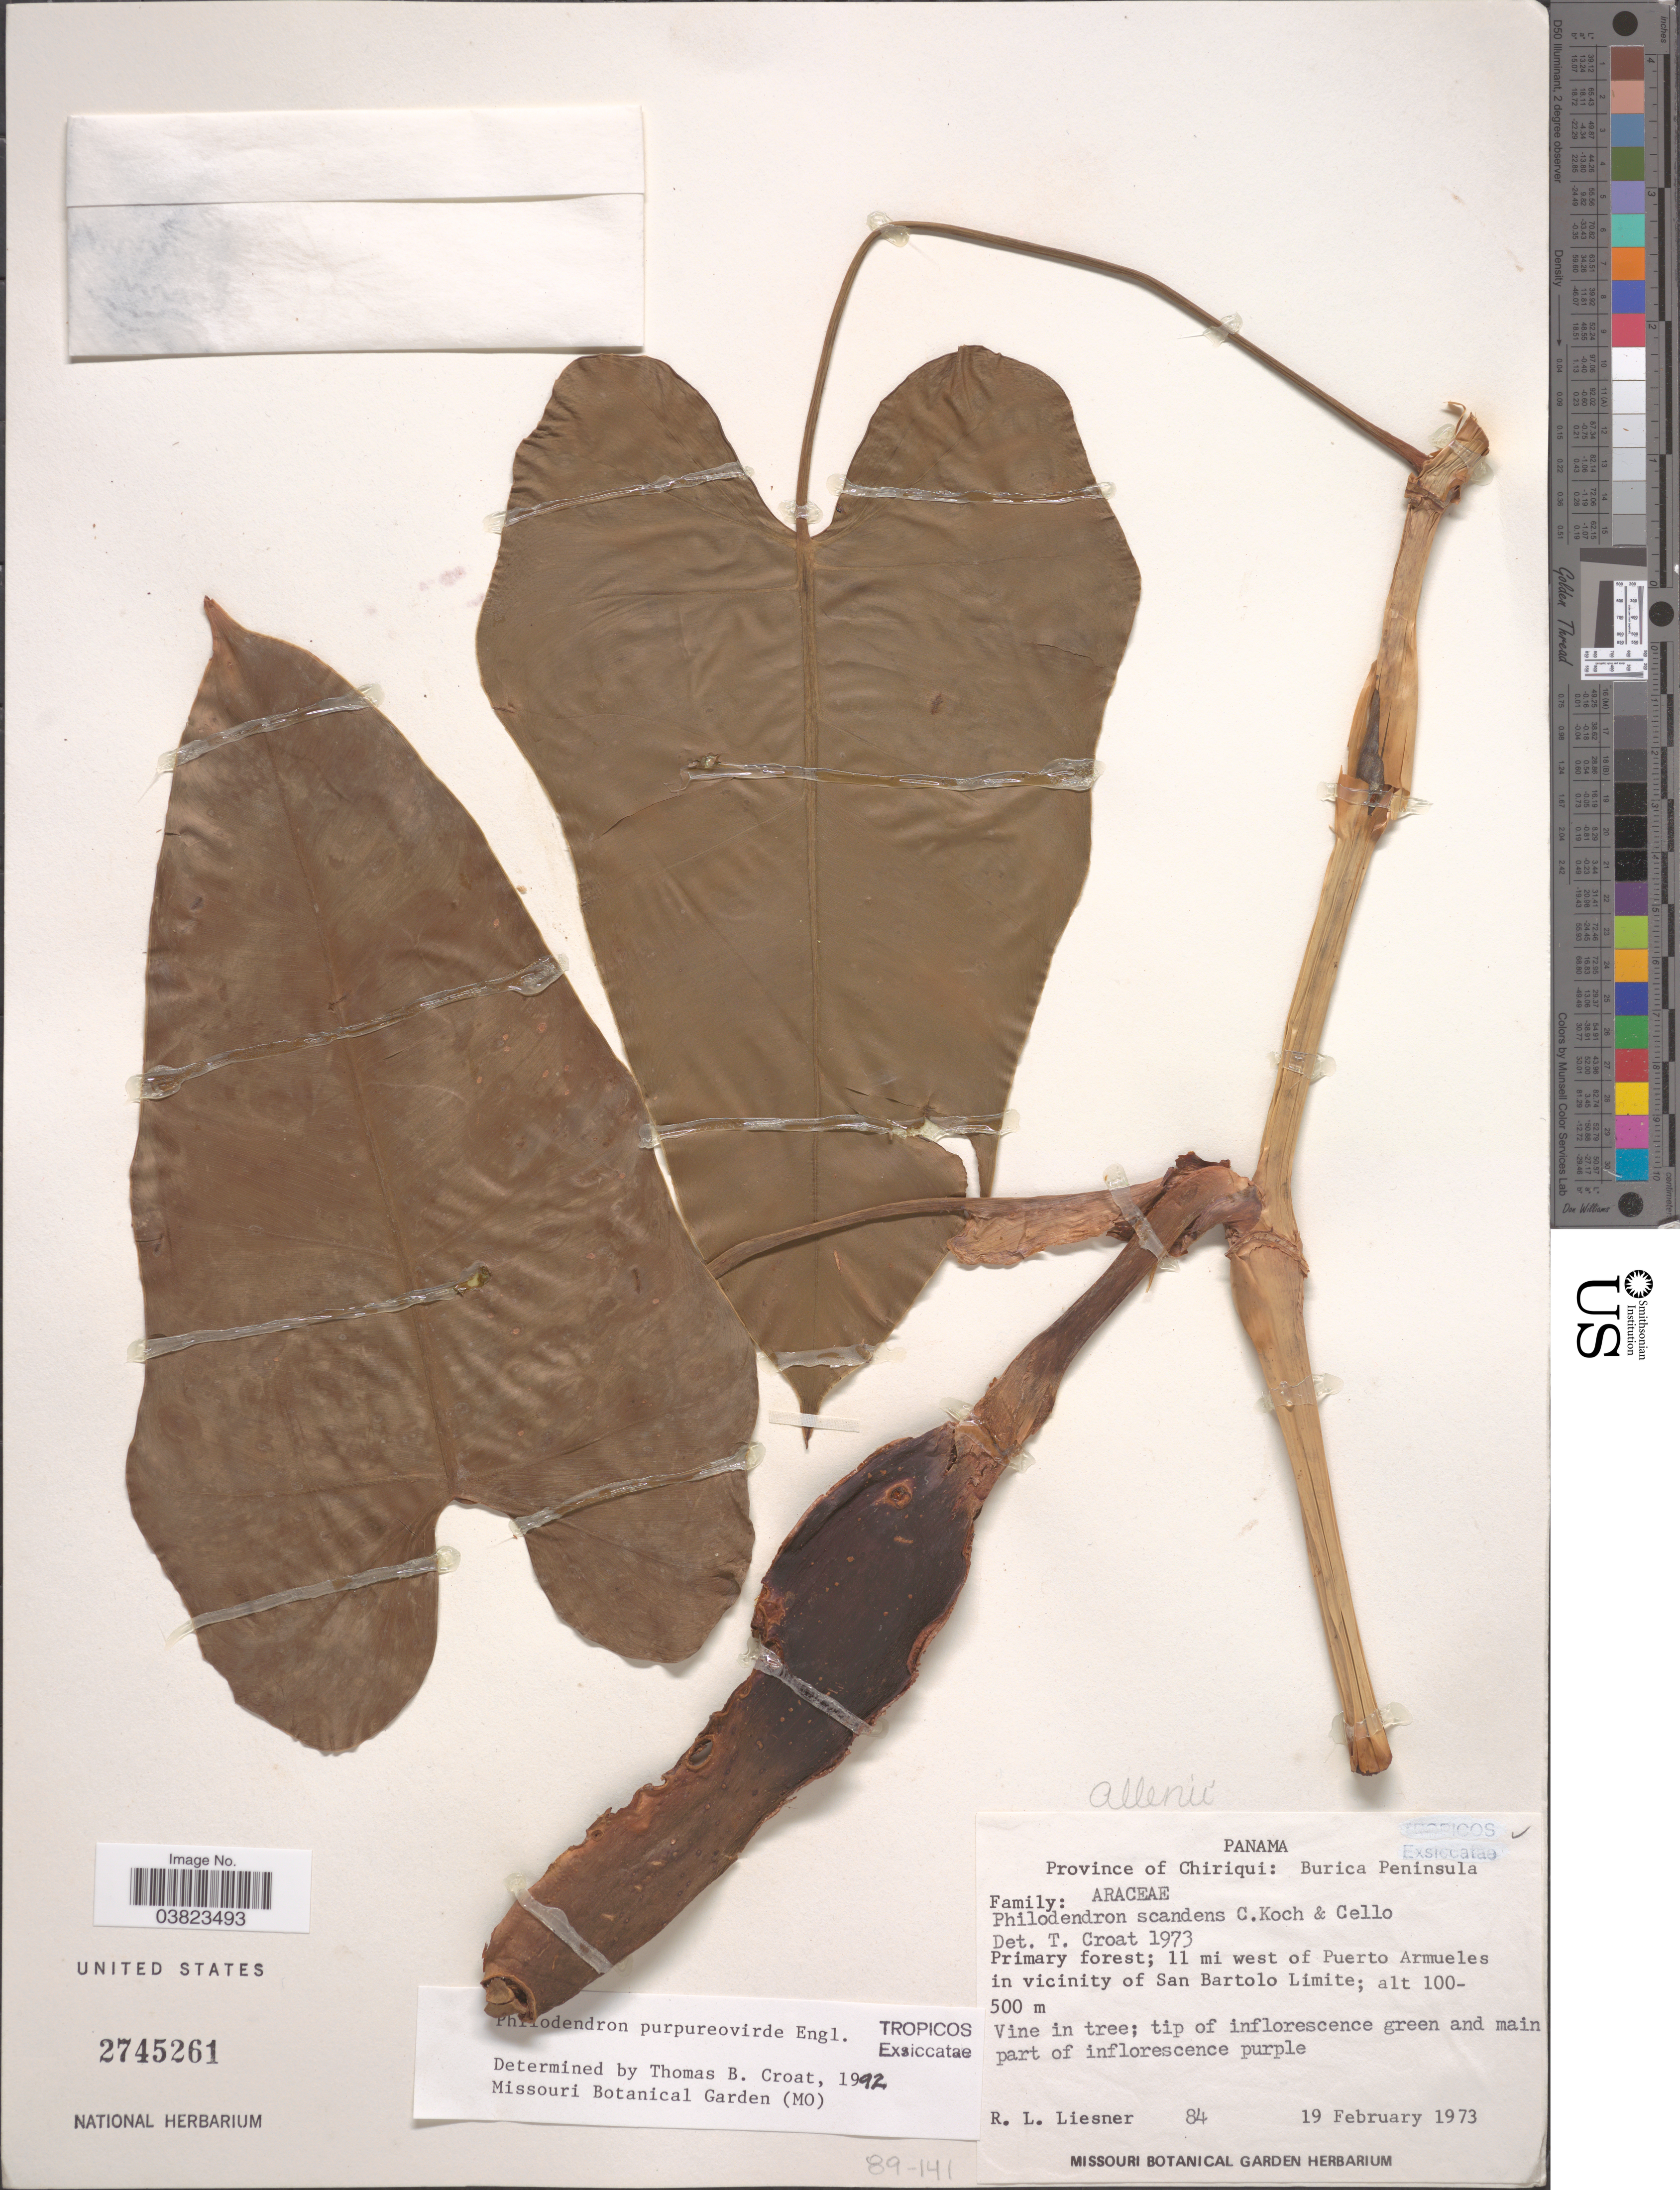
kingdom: Plantae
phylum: Tracheophyta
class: Liliopsida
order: Alismatales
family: Araceae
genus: Philodendron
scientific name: Philodendron purpureoviride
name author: Engl.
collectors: R. L. Liesner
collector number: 84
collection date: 1973-02-19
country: Panama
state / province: Chiriqui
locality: Burica Peninsula. Primary forest; 11 mi west of Puerto Armueles in vicinity of San Bartolo Limite.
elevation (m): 100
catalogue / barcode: US 2745261